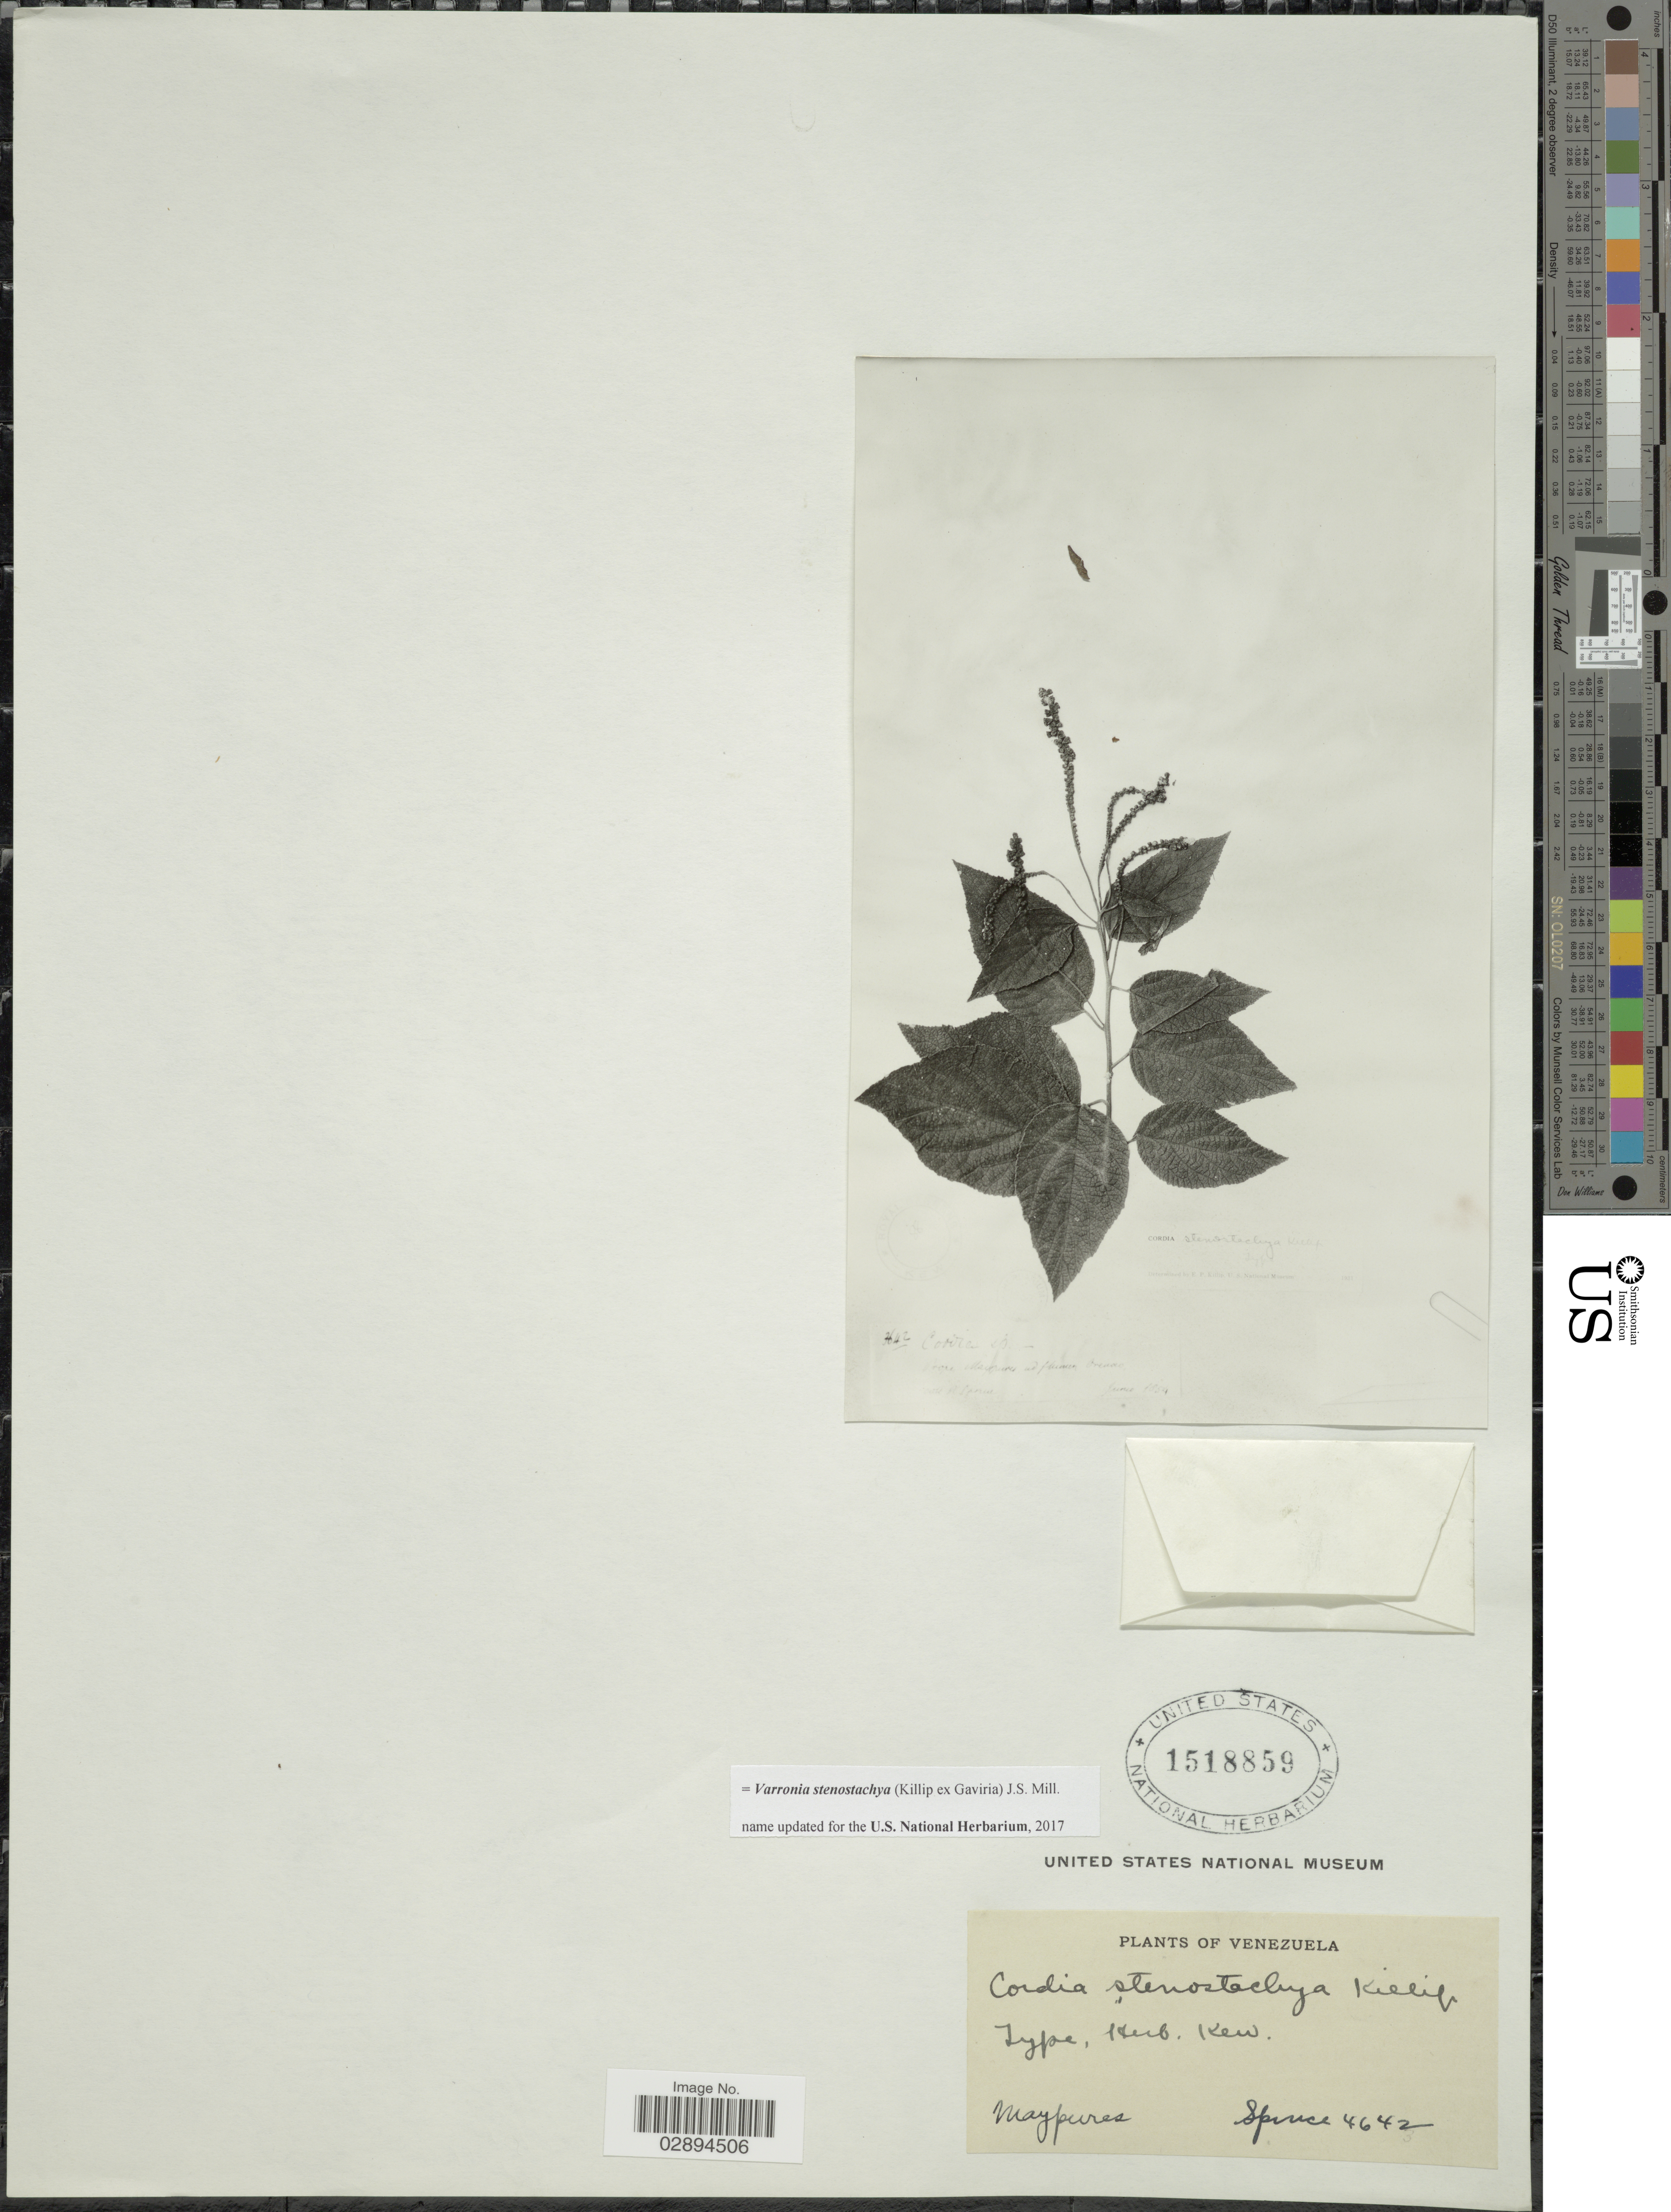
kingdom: Plantae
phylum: Tracheophyta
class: Magnoliopsida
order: Boraginales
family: Cordiaceae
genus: Varronia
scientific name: Varronia stenostachya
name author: (Killip ex Gaviria) J.S. Mill.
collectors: -. Spruce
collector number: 4642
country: Venezuela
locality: Maypures.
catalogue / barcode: US 1518859